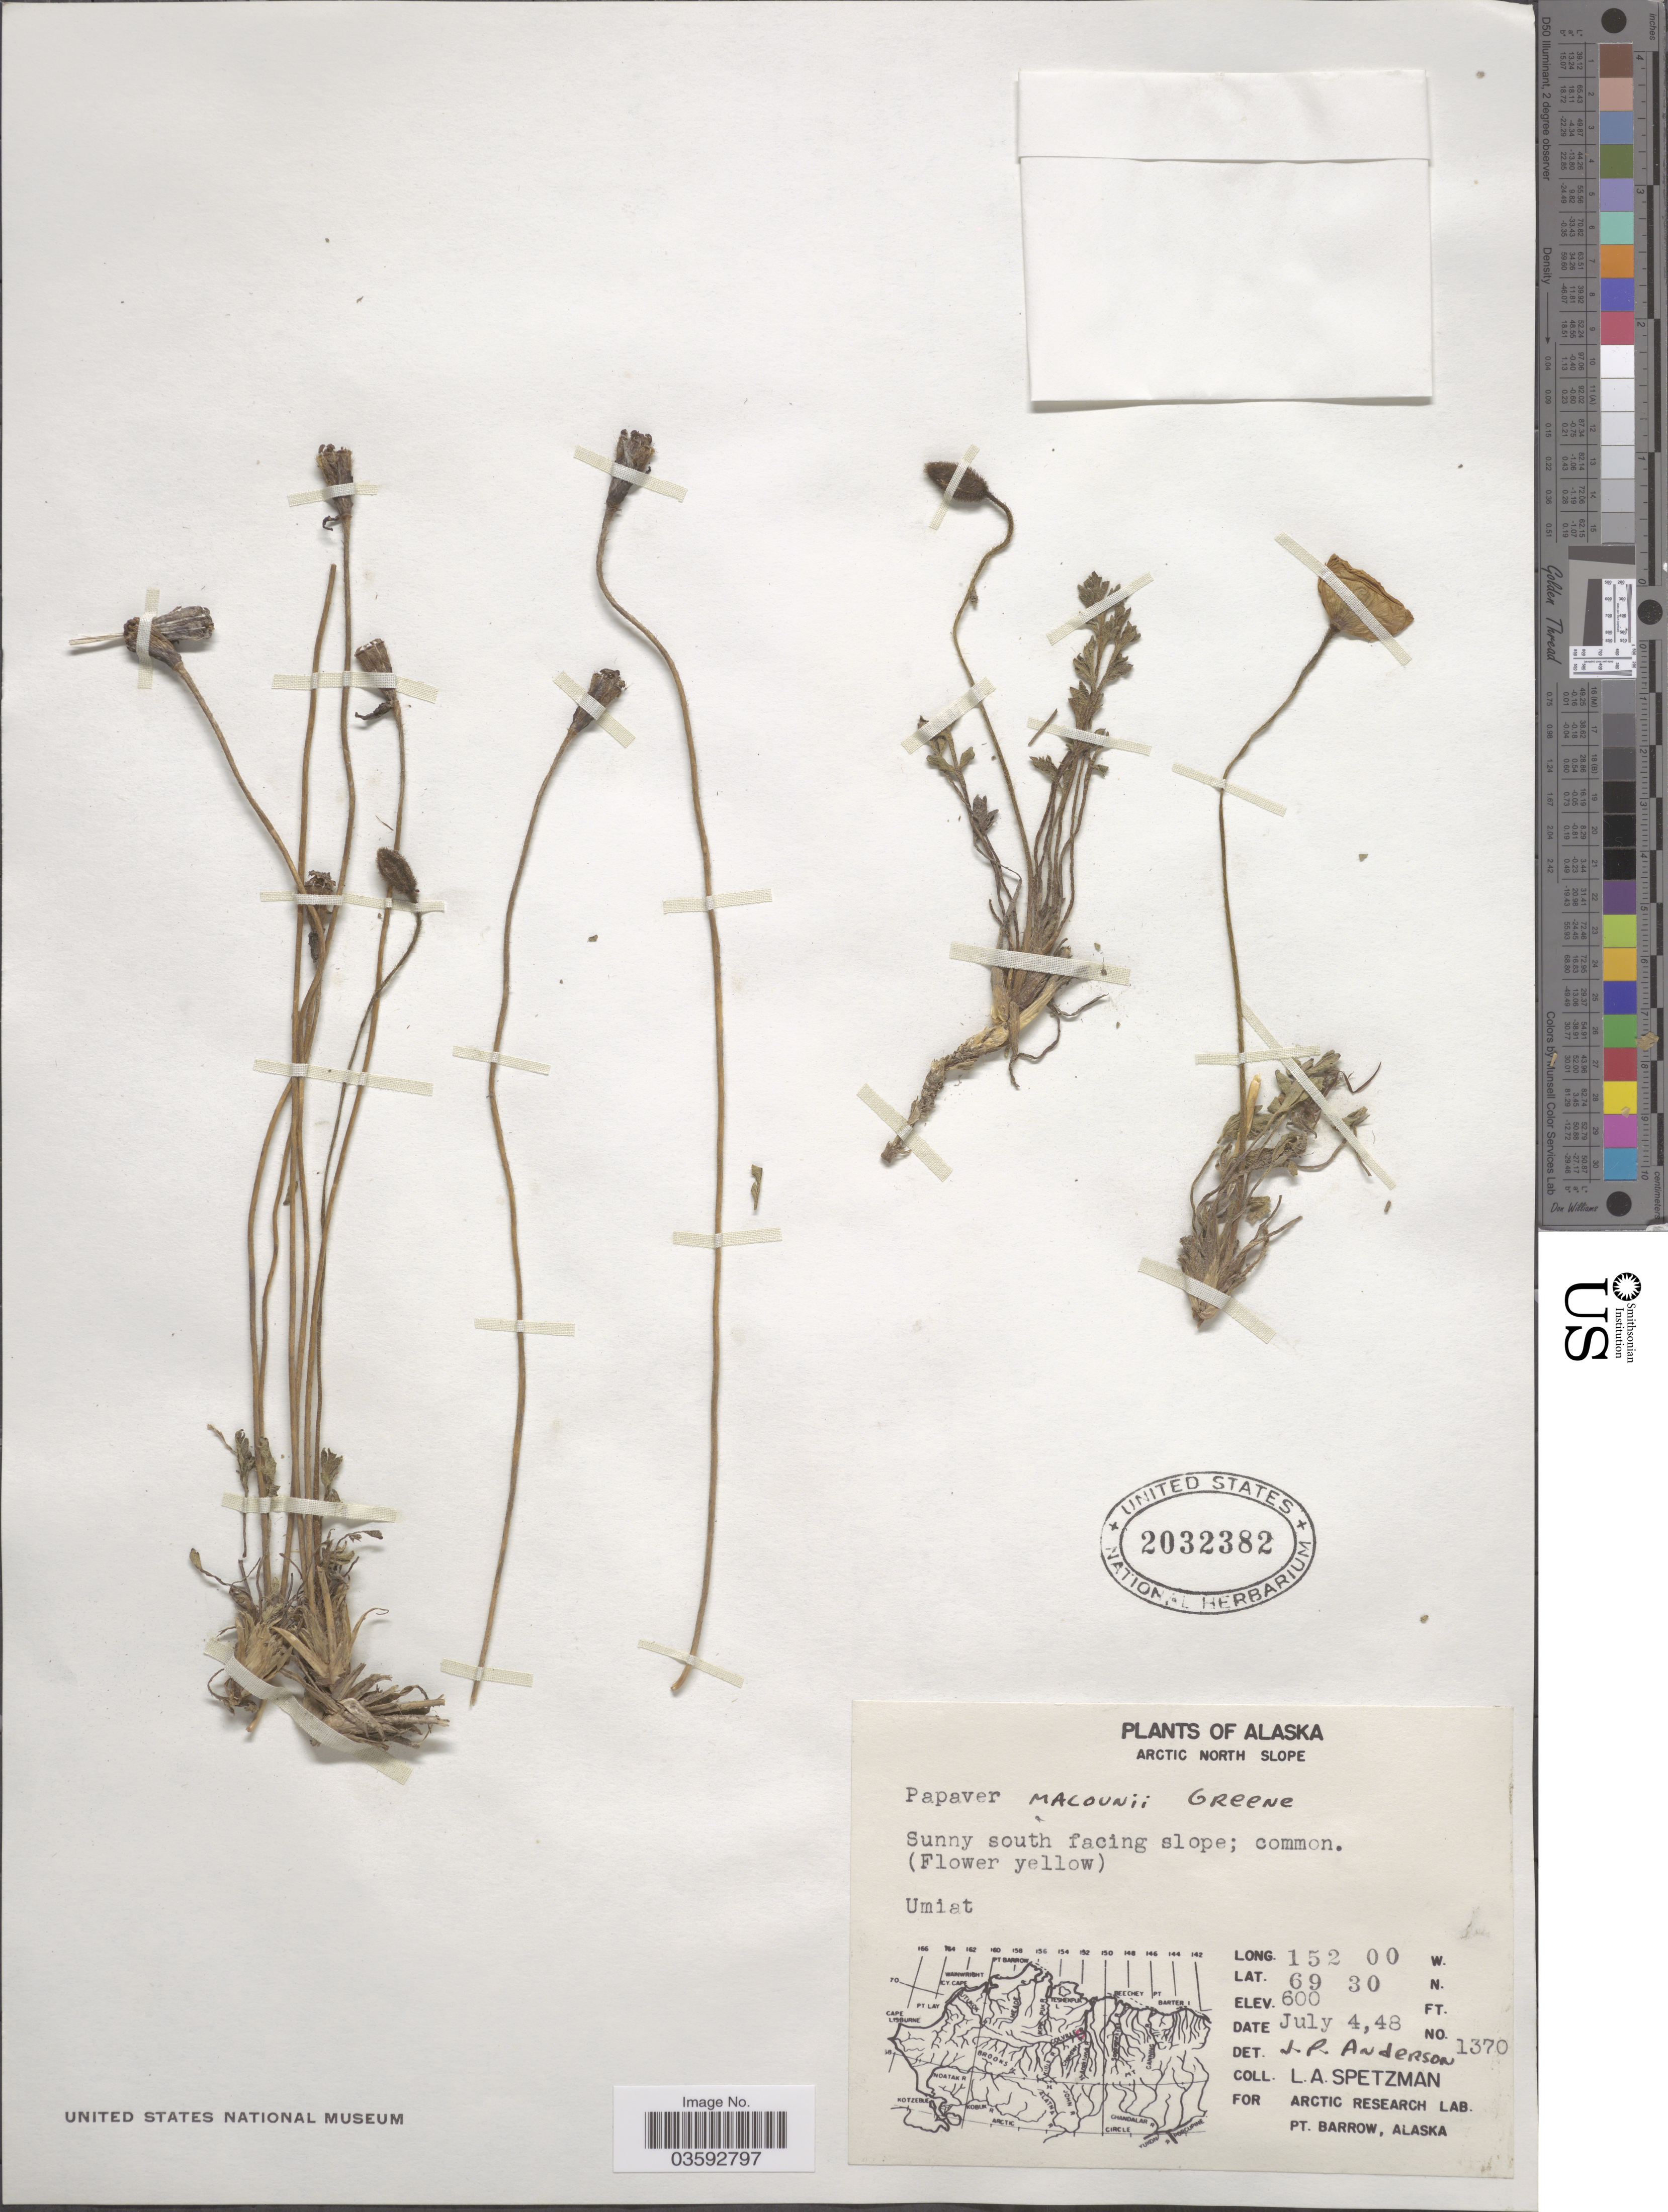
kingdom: Plantae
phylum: Tracheophyta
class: Magnoliopsida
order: Ranunculales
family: Papaveraceae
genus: Papaver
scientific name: Papaver macounii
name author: Greene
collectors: L. Spetzman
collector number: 1370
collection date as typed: Transcribed d/m/y: 4/7/48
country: United States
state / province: Alaska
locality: Arctic North Slope. Sunny south facing slope. Umiat [unsure placement].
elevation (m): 183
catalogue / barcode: US 2032382